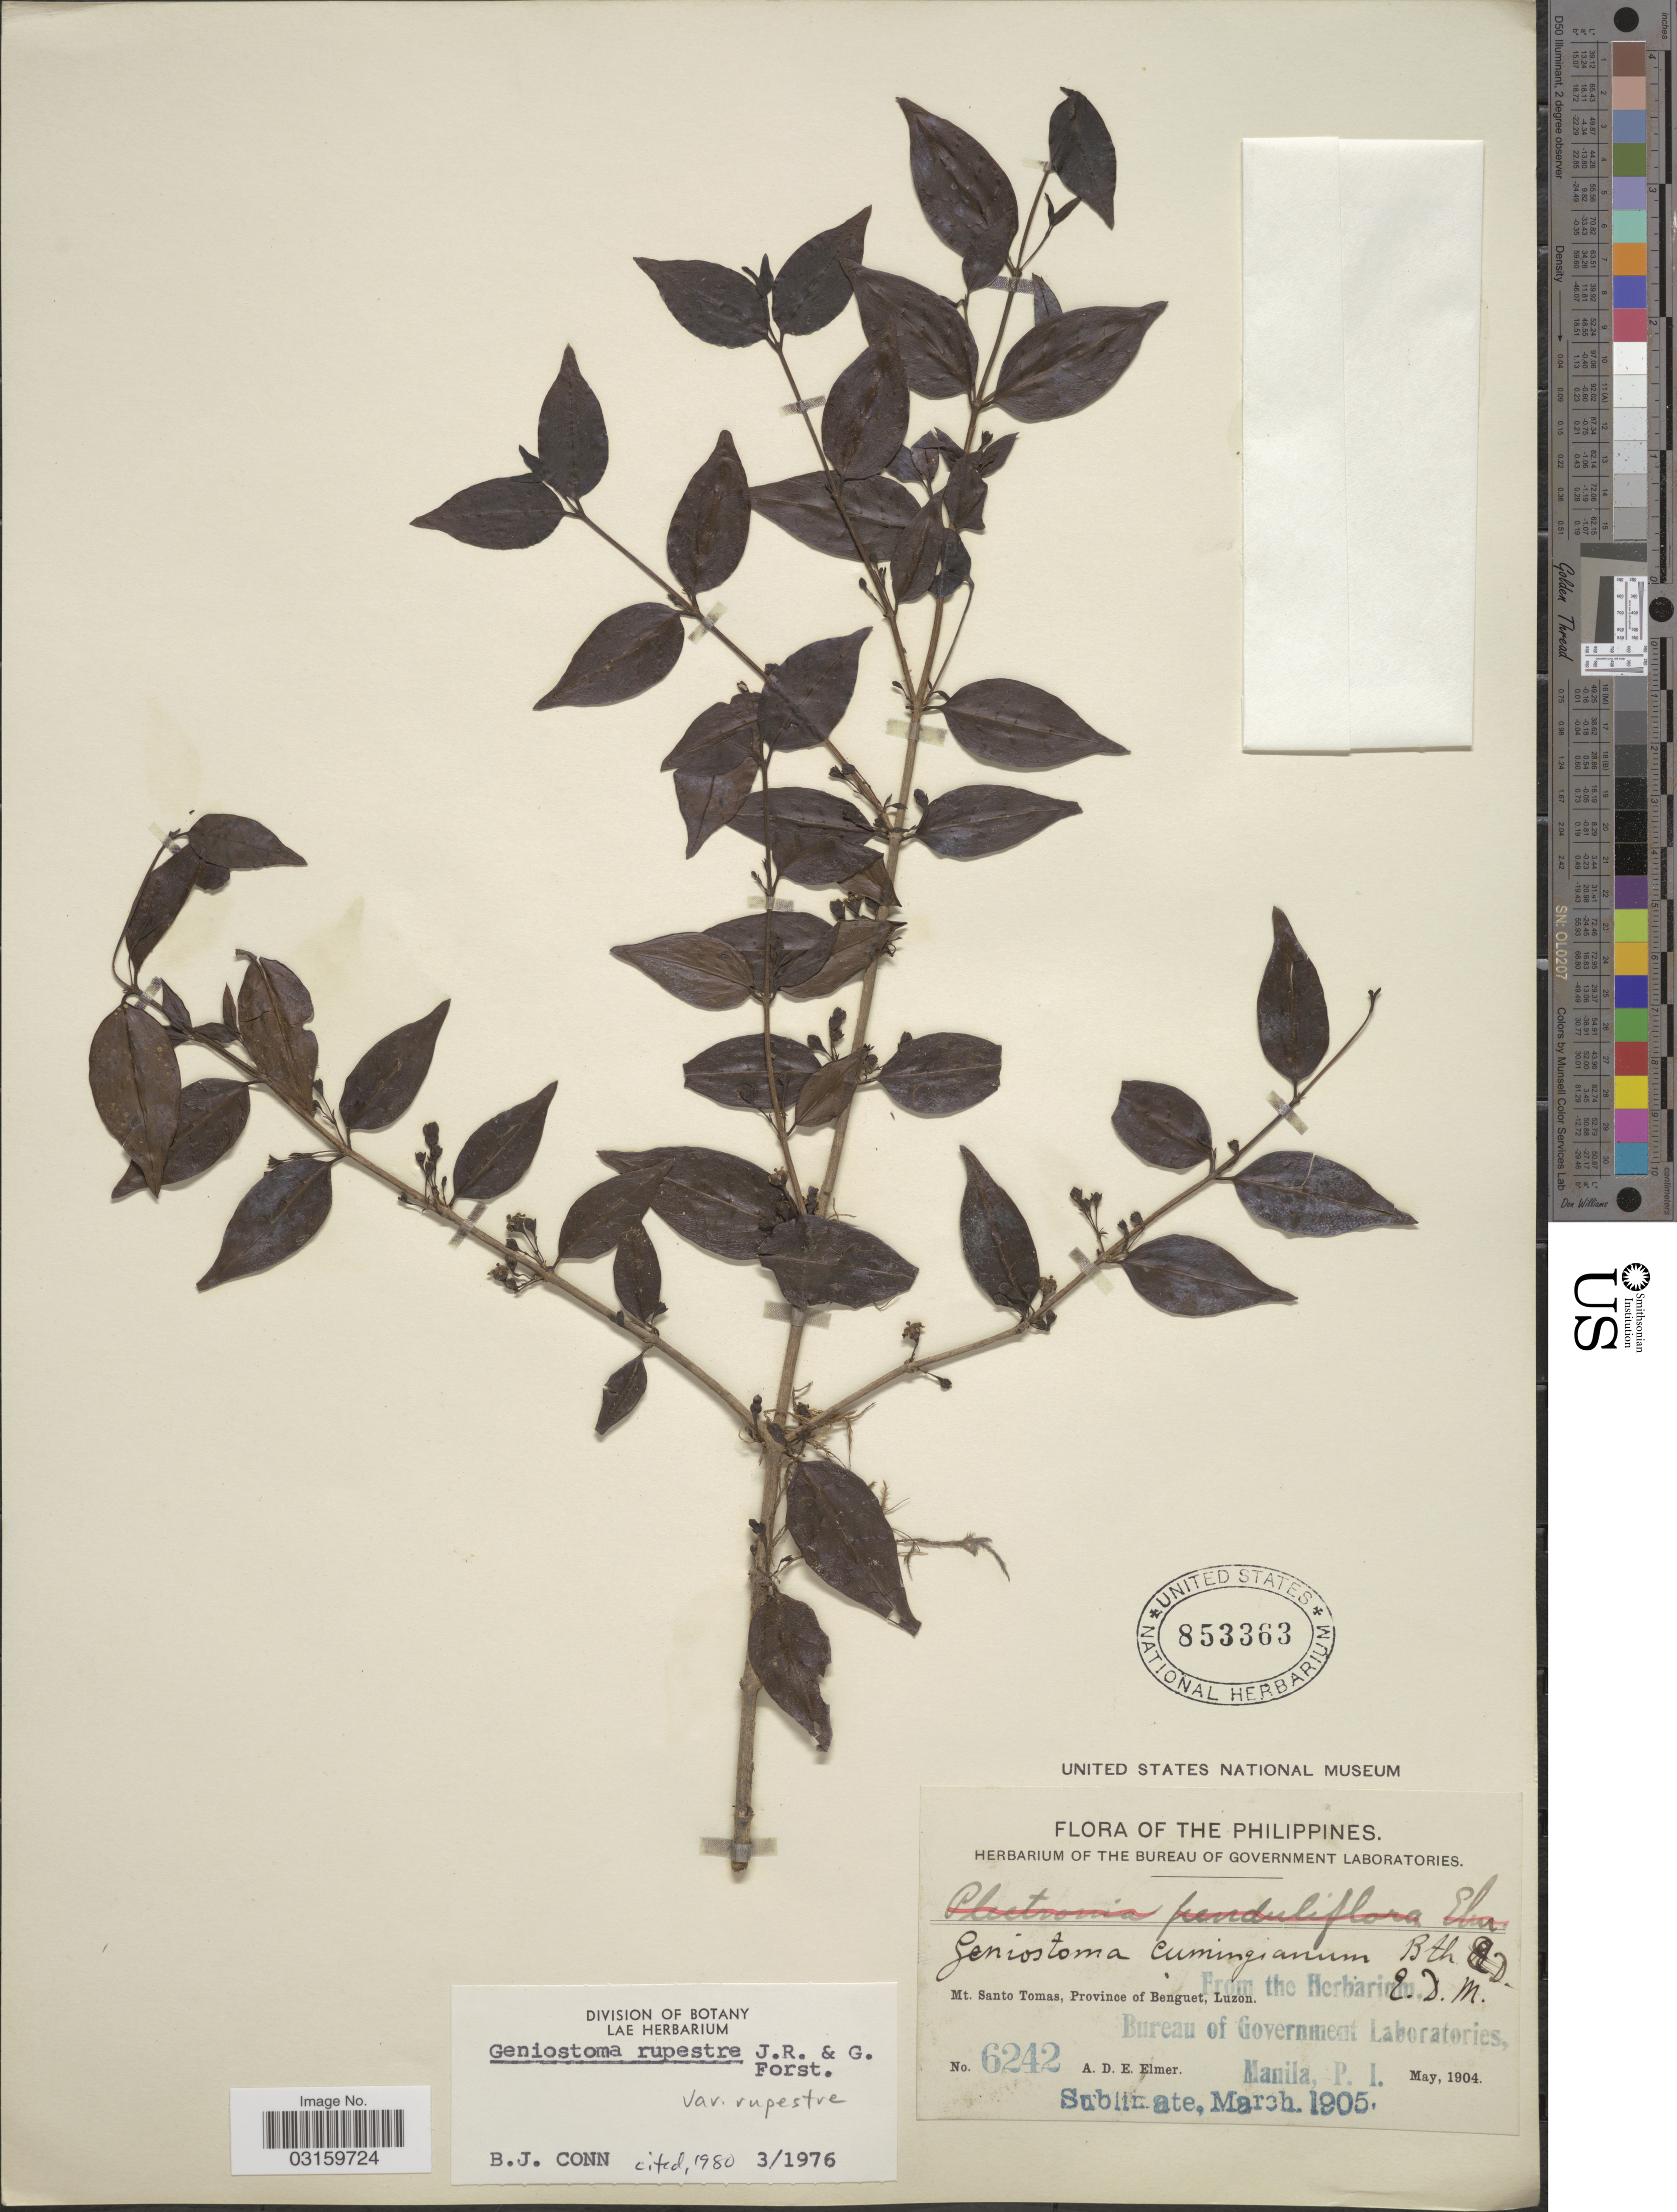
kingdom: Plantae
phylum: Tracheophyta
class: Magnoliopsida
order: Gentianales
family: Loganiaceae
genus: Geniostoma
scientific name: Geniostoma rupestre var. rupestre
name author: J.R. Forst. & G. Forst.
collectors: A. D. E. Elmer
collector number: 6242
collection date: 1904-05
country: Philippines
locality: Mt. Santo Tomas, Province of Benguet, Luzon.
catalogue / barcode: US 853363